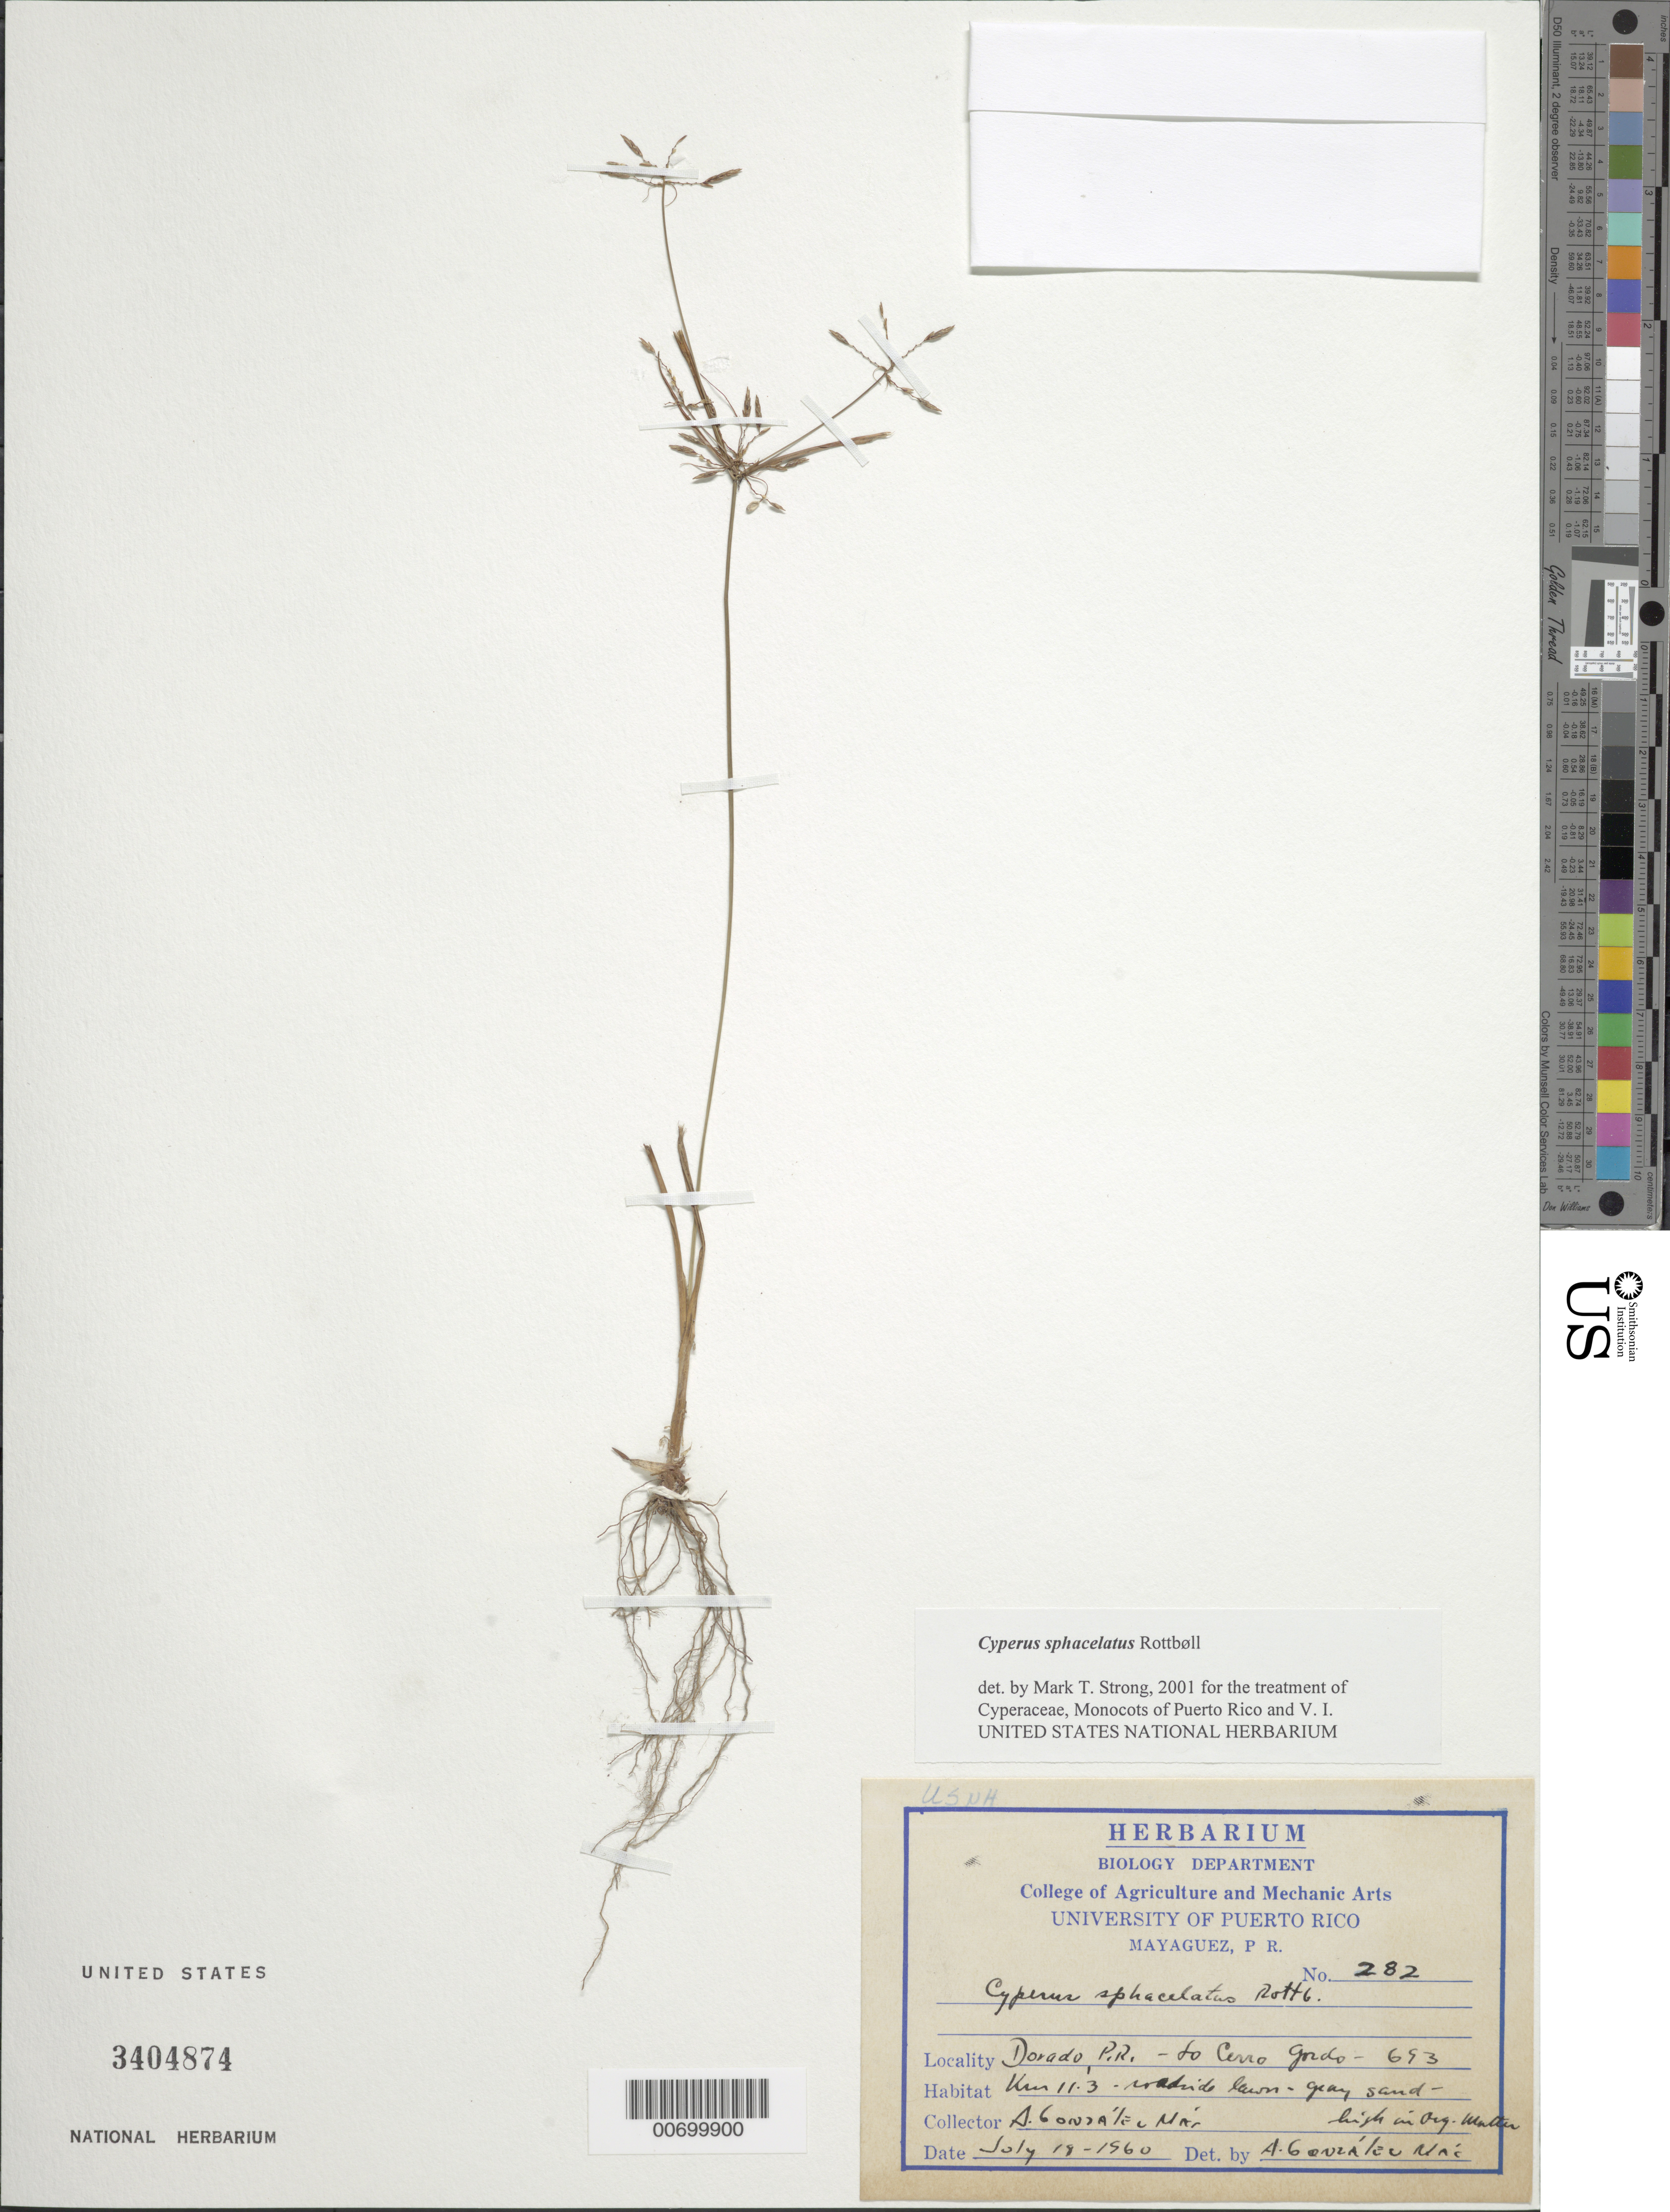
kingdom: Plantae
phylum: Tracheophyta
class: Liliopsida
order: Poales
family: Cyperaceae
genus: Cyperus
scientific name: Cyperus sphacelatus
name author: Rottb.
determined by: Strong, M. T., (US), Smithsonian Institution - National Museum of Natural History (UNITED STATES)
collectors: A. González Más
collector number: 282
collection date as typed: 18 Jul 1960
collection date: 1960-07-18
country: Puerto Rico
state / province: Dorado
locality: Dorado: to Cerro Gordo, Rd. 693, km 11.3.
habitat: Roadside lawn.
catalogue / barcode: US 3404874